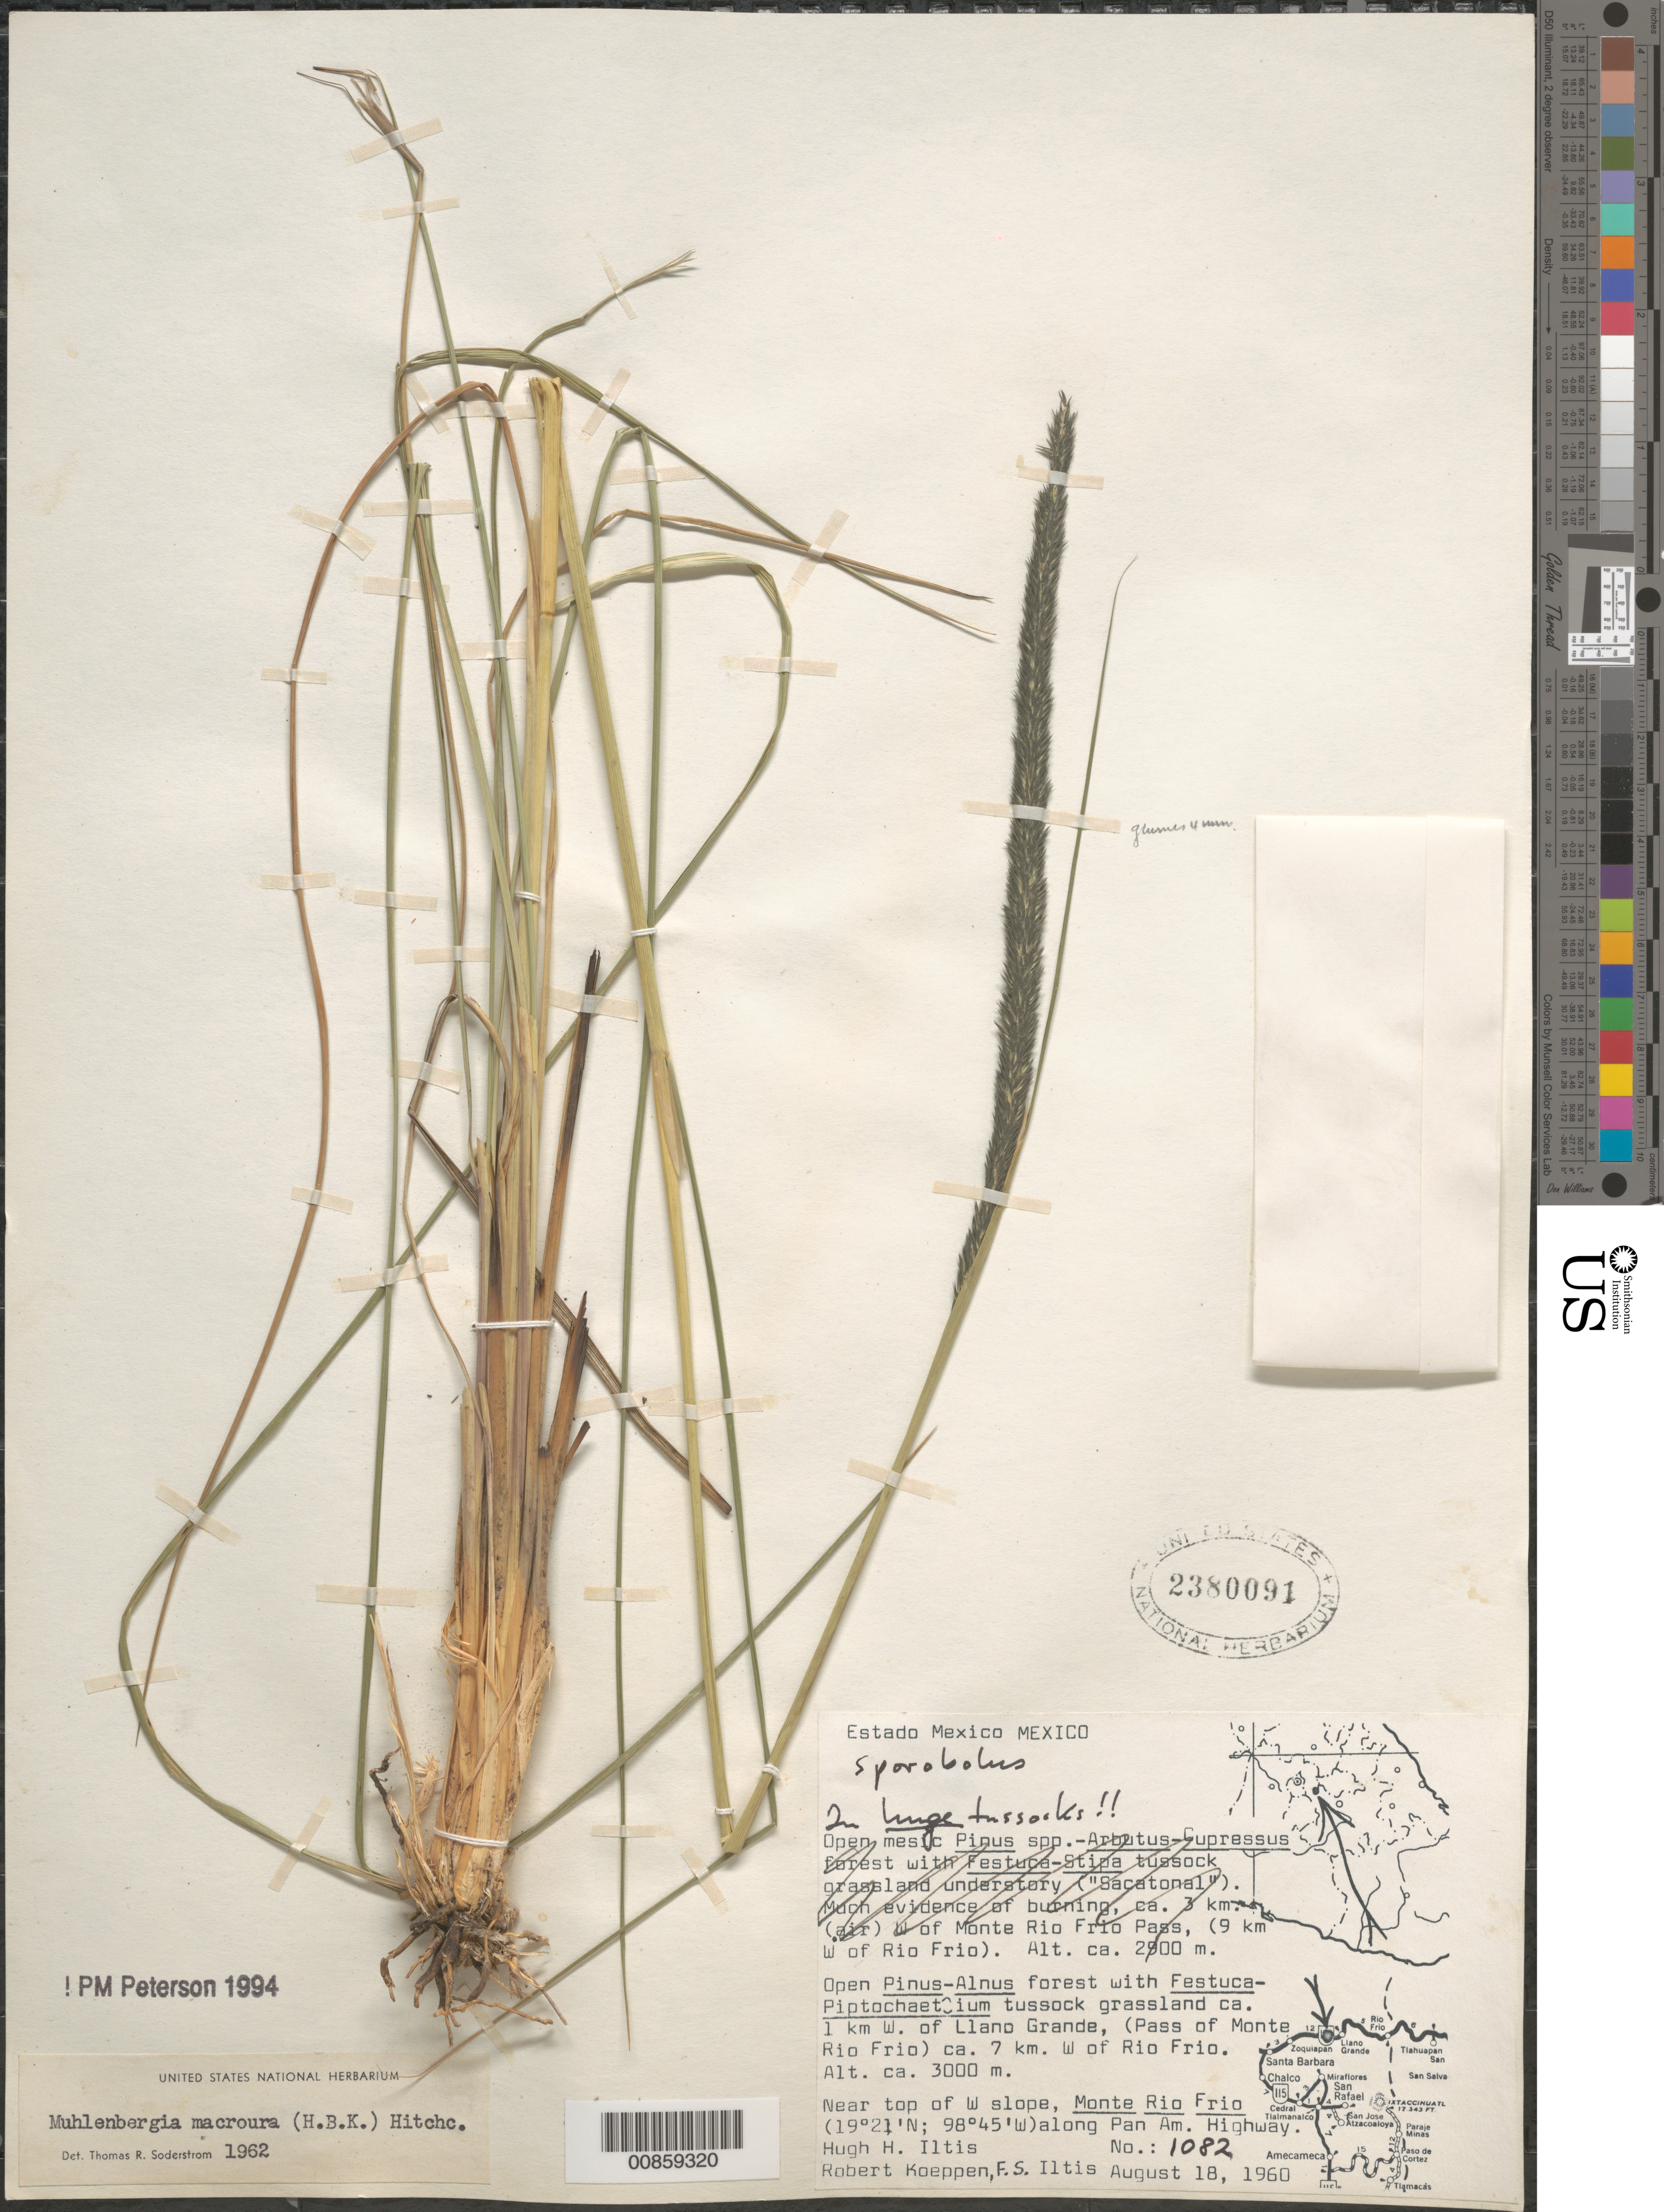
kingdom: Plantae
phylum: Tracheophyta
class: Liliopsida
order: Poales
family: Poaceae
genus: Muhlenbergia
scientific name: Muhlenbergia macroura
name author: (Kunth) Hitchc.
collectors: H. H. Iltis, R. C. Koeppen & F. S. Iltis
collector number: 1082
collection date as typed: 18 Aug 1960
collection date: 1960-08-18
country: Mexico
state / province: México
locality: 1 km W of Llano Grande, ca. 7 km W of Rio Frio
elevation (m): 3000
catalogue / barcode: US 2380091